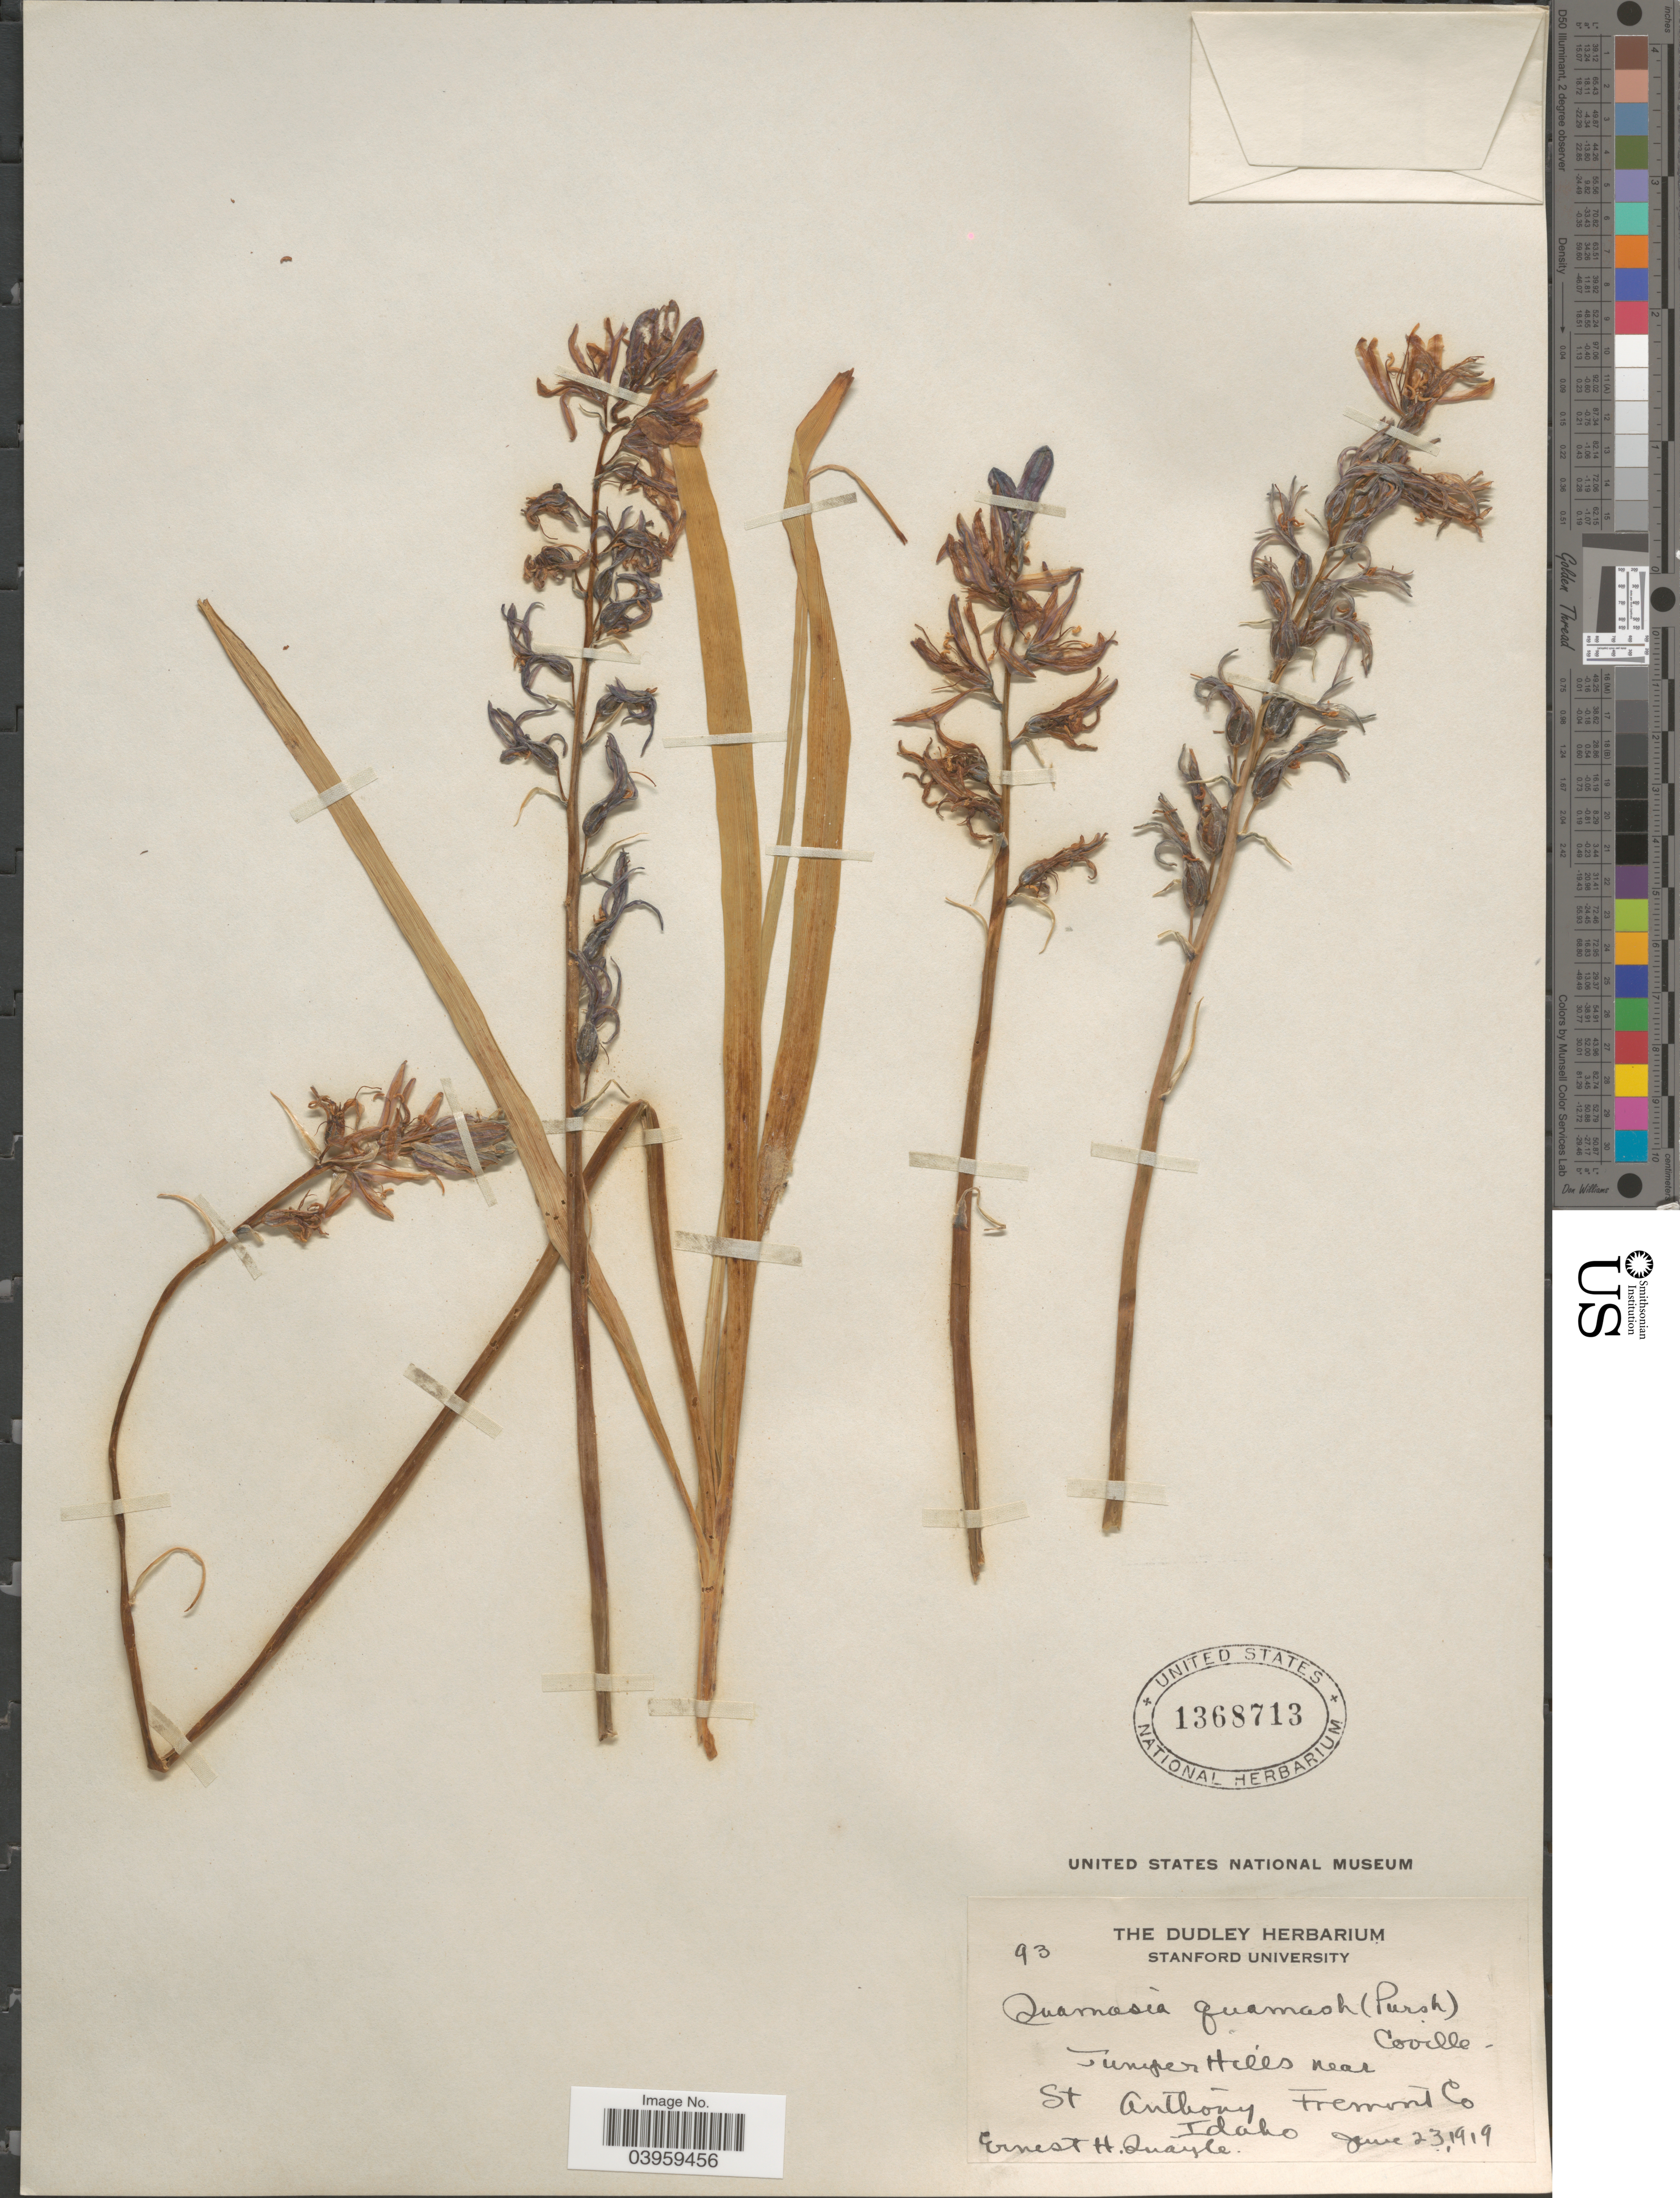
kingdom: Plantae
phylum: Tracheophyta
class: Liliopsida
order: Asparagales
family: Asparagaceae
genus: Camassia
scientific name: Camassia quamash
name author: (Pursh) Greene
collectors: E. Quayle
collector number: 93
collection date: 1919-06-23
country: United States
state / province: Idaho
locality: Juniper Hills near St Anthony Fremont Co.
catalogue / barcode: US 1368713